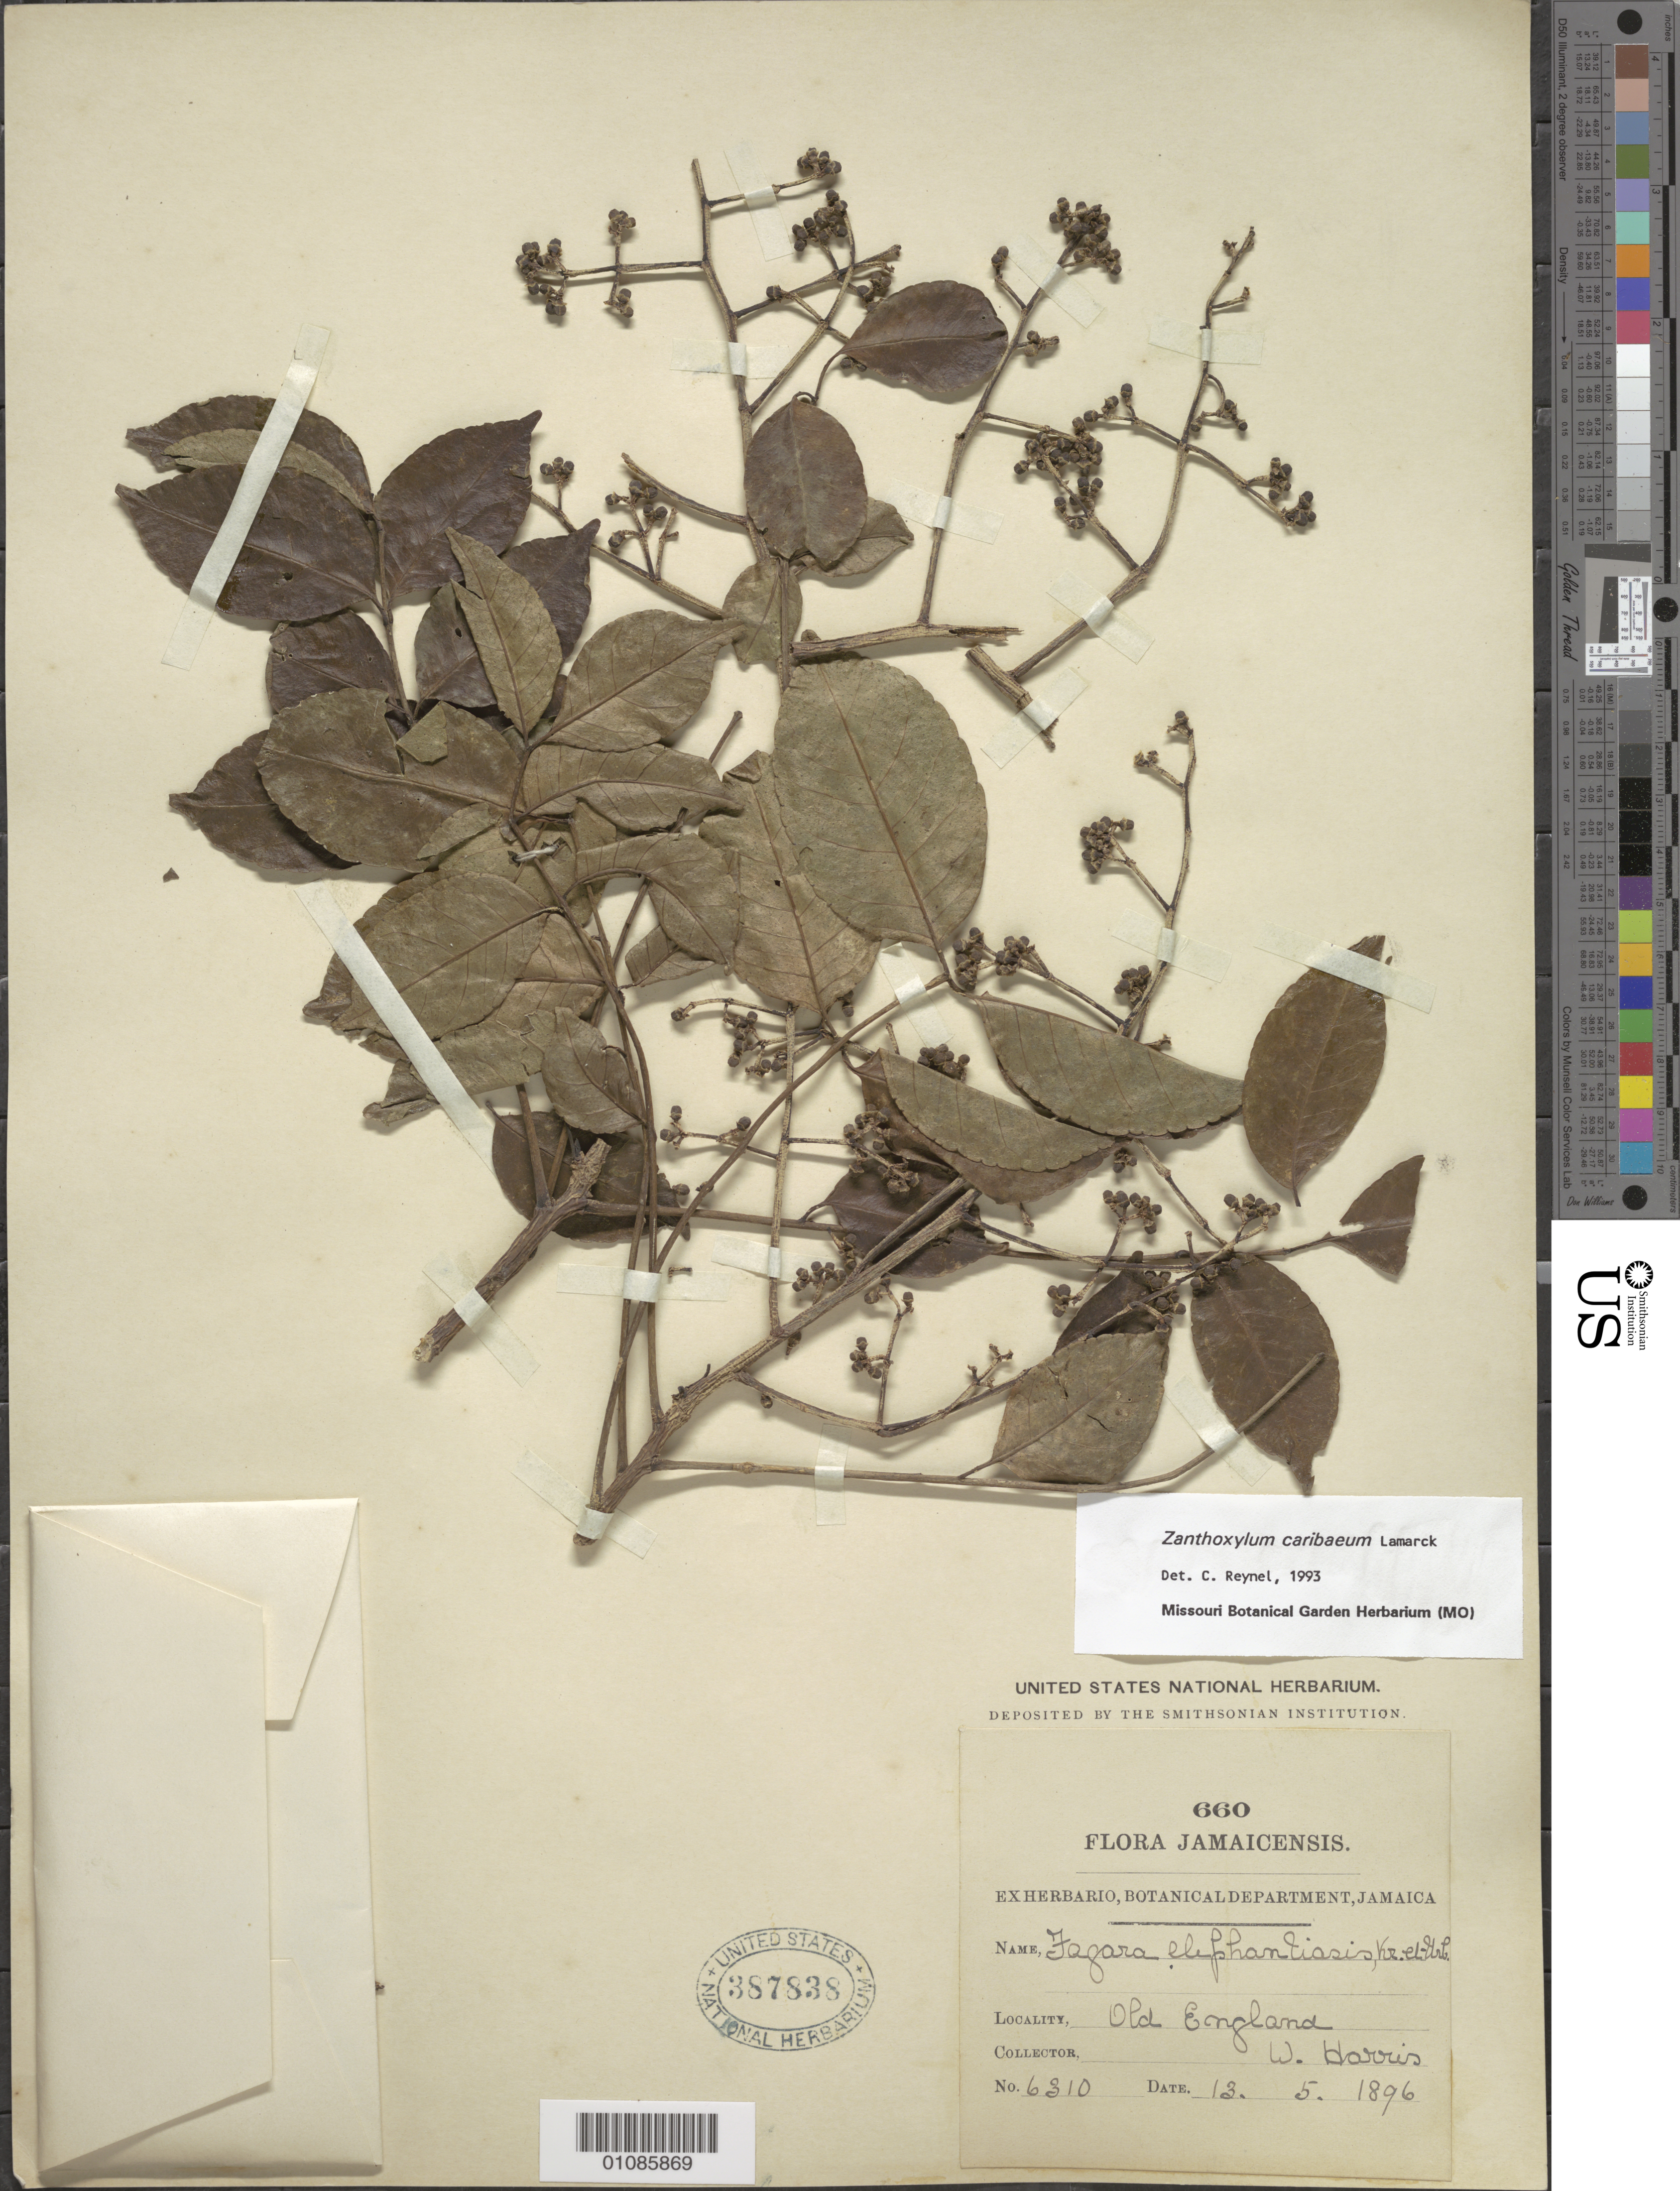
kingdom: Plantae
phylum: Tracheophyta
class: Magnoliopsida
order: Sapindales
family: Rutaceae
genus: Zanthoxylum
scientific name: Zanthoxylum caribaeum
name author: Lam.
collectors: W. Harris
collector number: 6310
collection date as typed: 13 May 1896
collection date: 1896-05-13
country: Jamaica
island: Jamaica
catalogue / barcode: US 387838